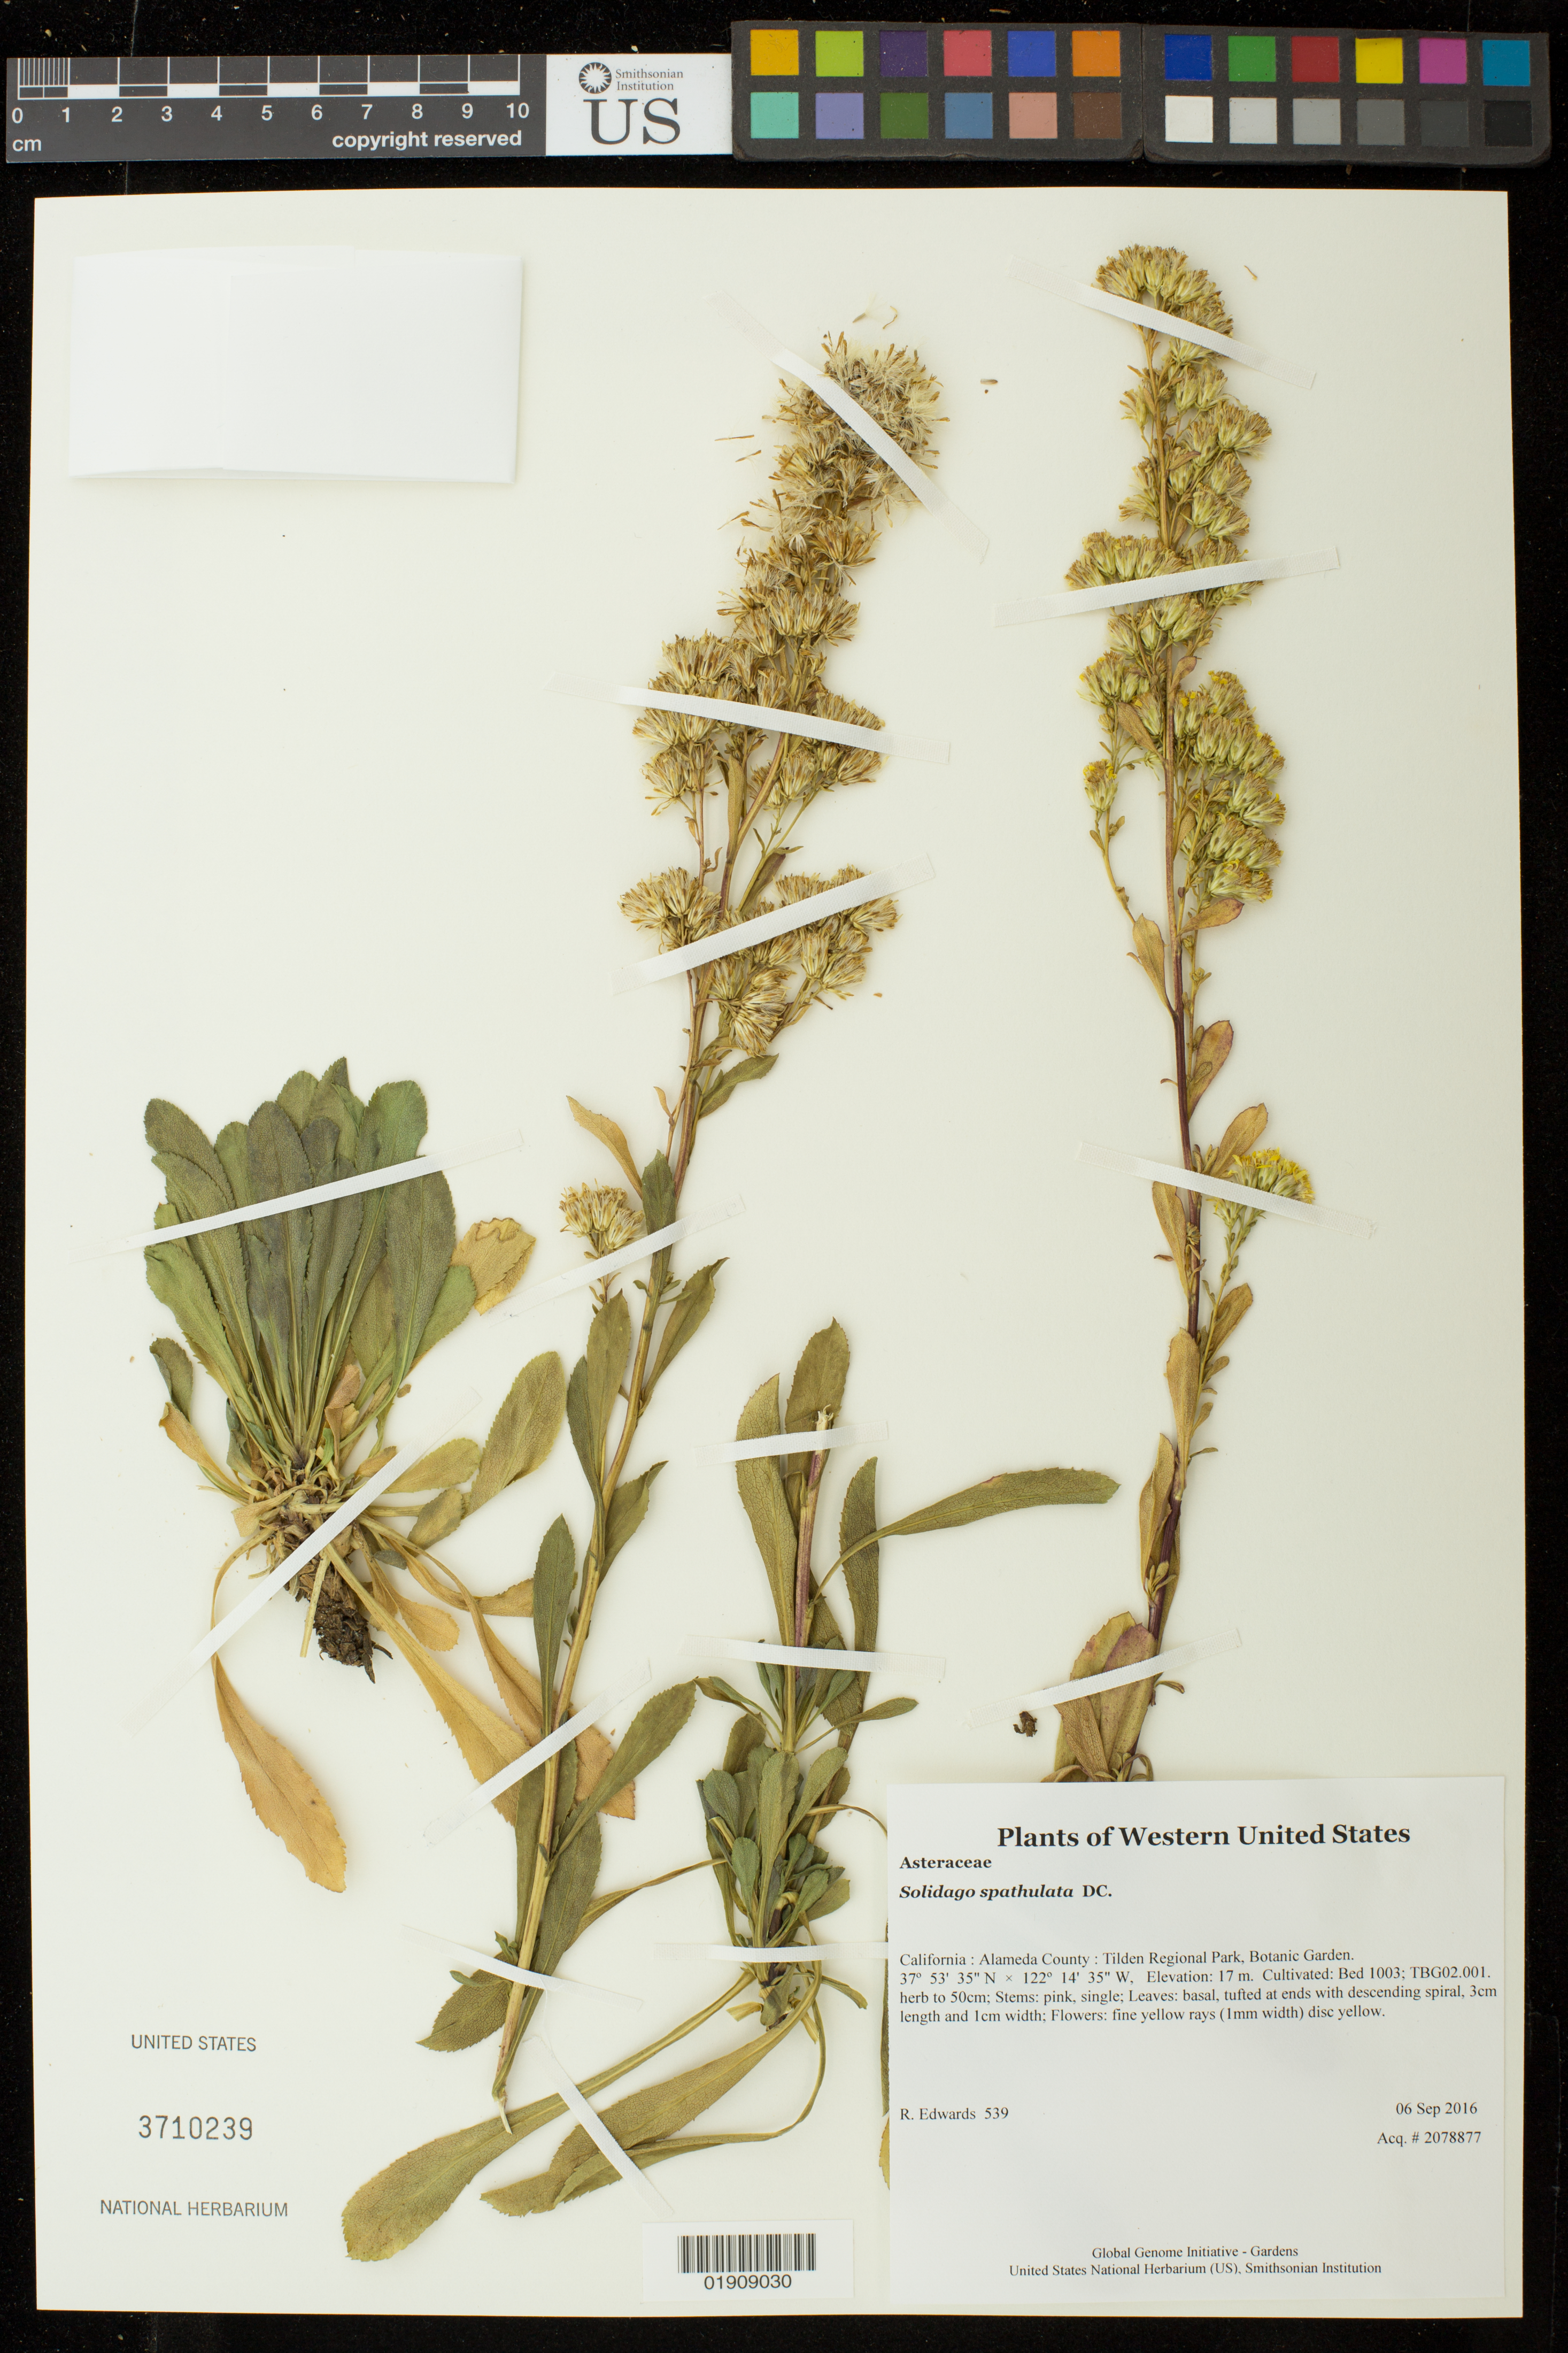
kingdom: Plantae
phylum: Tracheophyta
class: Magnoliopsida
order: Asterales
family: Asteraceae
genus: Solidago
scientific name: Solidago spathulata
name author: DC.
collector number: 539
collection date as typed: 6 September 2016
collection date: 2016-09-06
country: United States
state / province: California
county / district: Alameda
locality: Tilden Regional Park, Botanic Garden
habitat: Cultivated: Bed 1003; TBG02.001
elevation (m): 16.9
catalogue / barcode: US 3710239